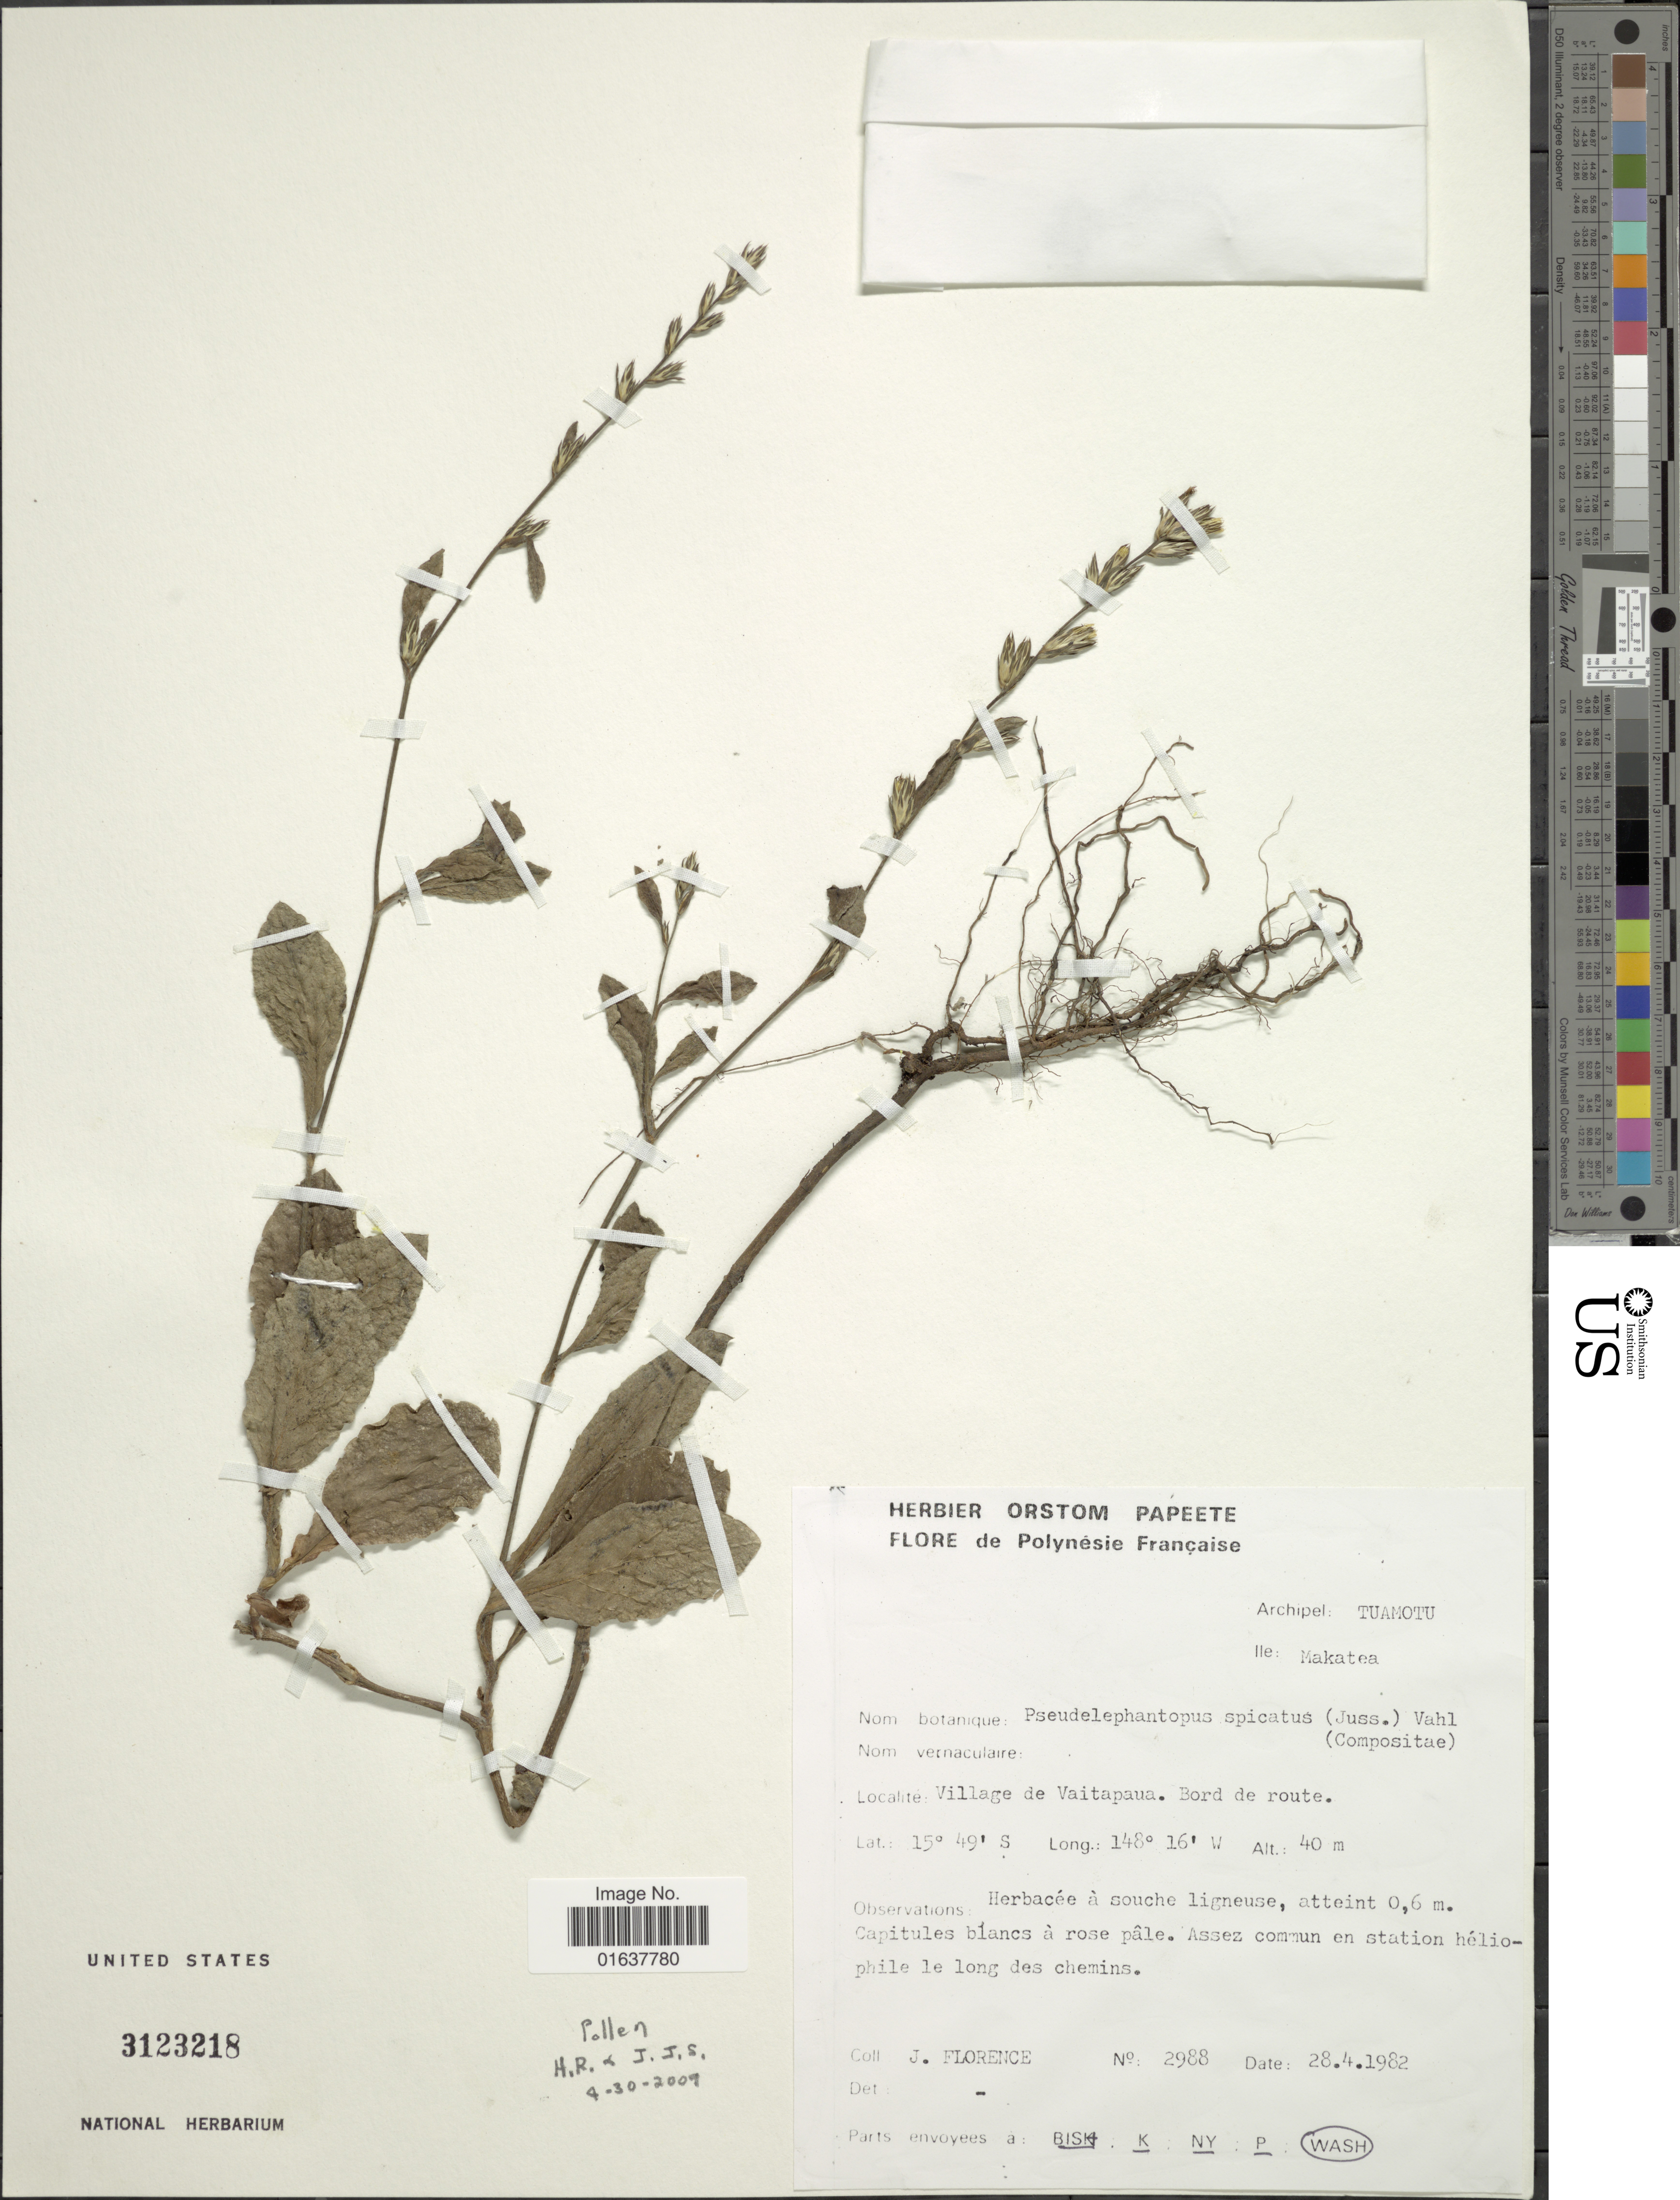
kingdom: Plantae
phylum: Tracheophyta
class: Magnoliopsida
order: Asterales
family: Asteraceae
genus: Pseudelephantopus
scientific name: Pseudelephantopus spicatus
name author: (Juss. ex Aubl.) C.F. Baker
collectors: J. Florence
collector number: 2988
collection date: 1982-04-28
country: French Polynesia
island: Makatea [Aurora]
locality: Archipel: Tuamotu. Ile: Makatea. Village de Vaitapaua. Bord de route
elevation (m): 40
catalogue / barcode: US 3123218